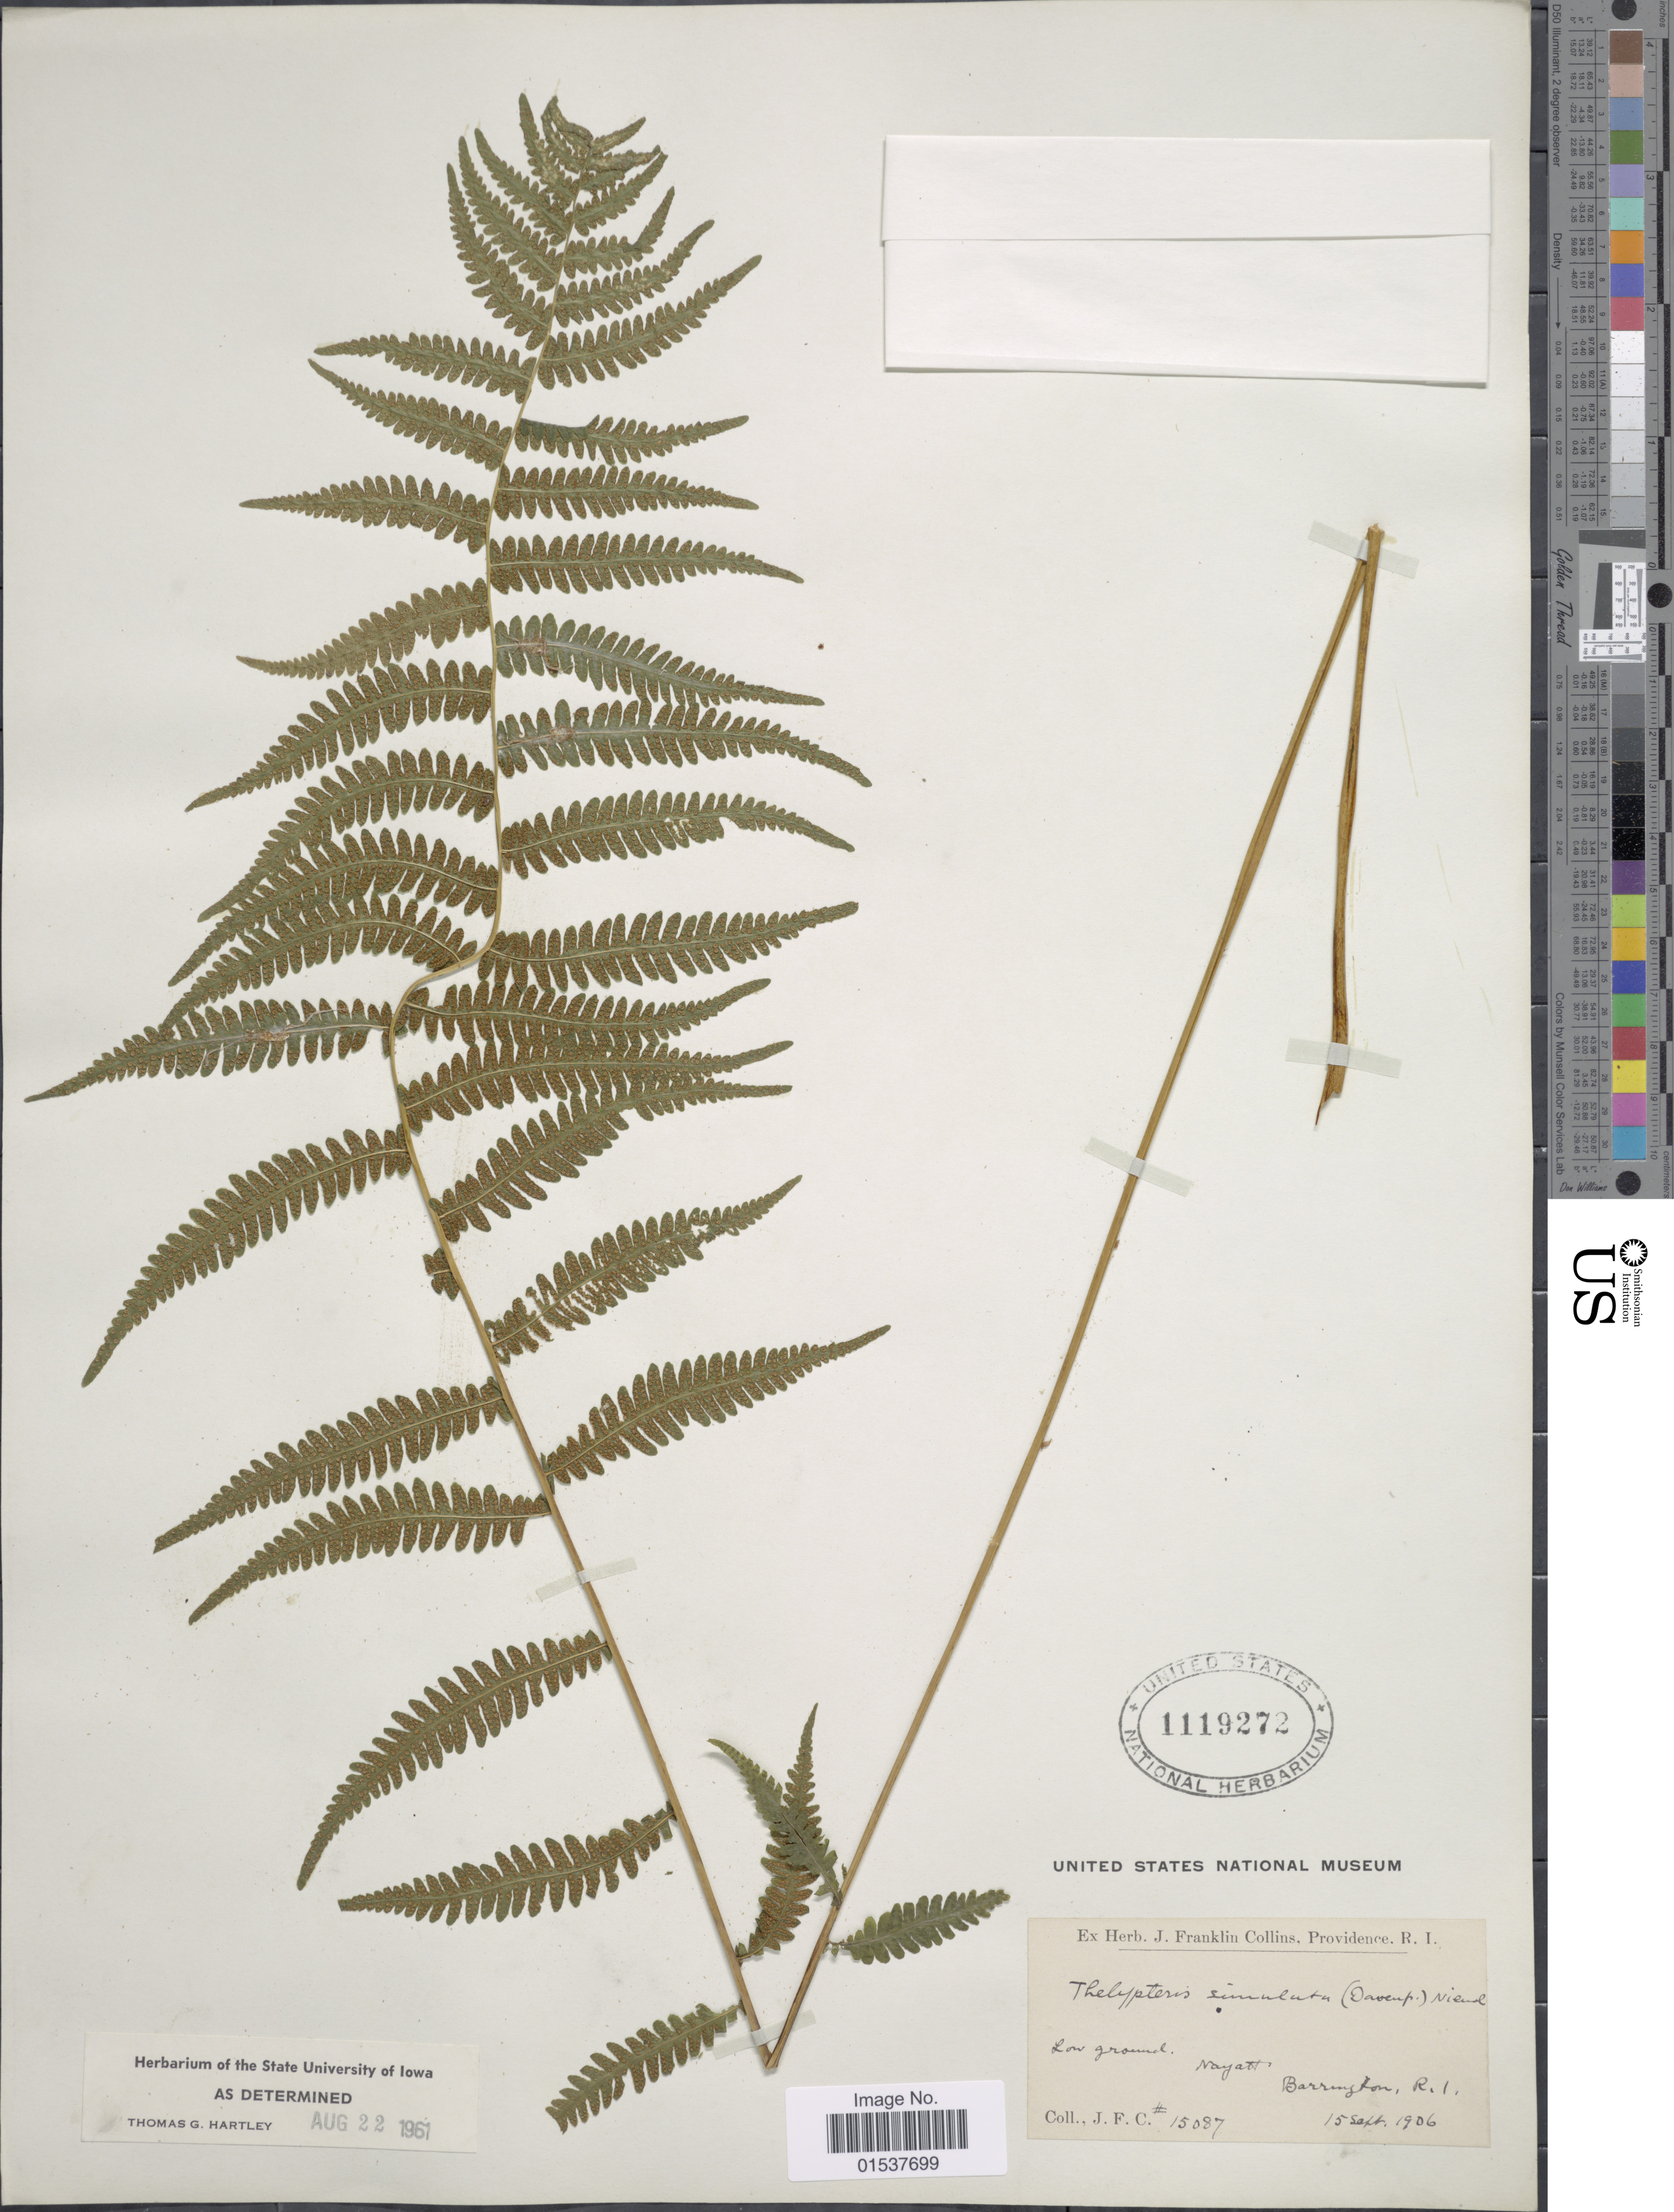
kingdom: Plantae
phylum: Tracheophyta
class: Polypodiopsida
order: Polypodiales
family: Thelypteridaceae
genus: Parathelypteris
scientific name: Parathelypteris simulata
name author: (Davenp.) Holttum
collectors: J. Collins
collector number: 15087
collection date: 1906-09-15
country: United States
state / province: Rhode Island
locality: Nayatt, Barrington,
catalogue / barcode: US 1119272